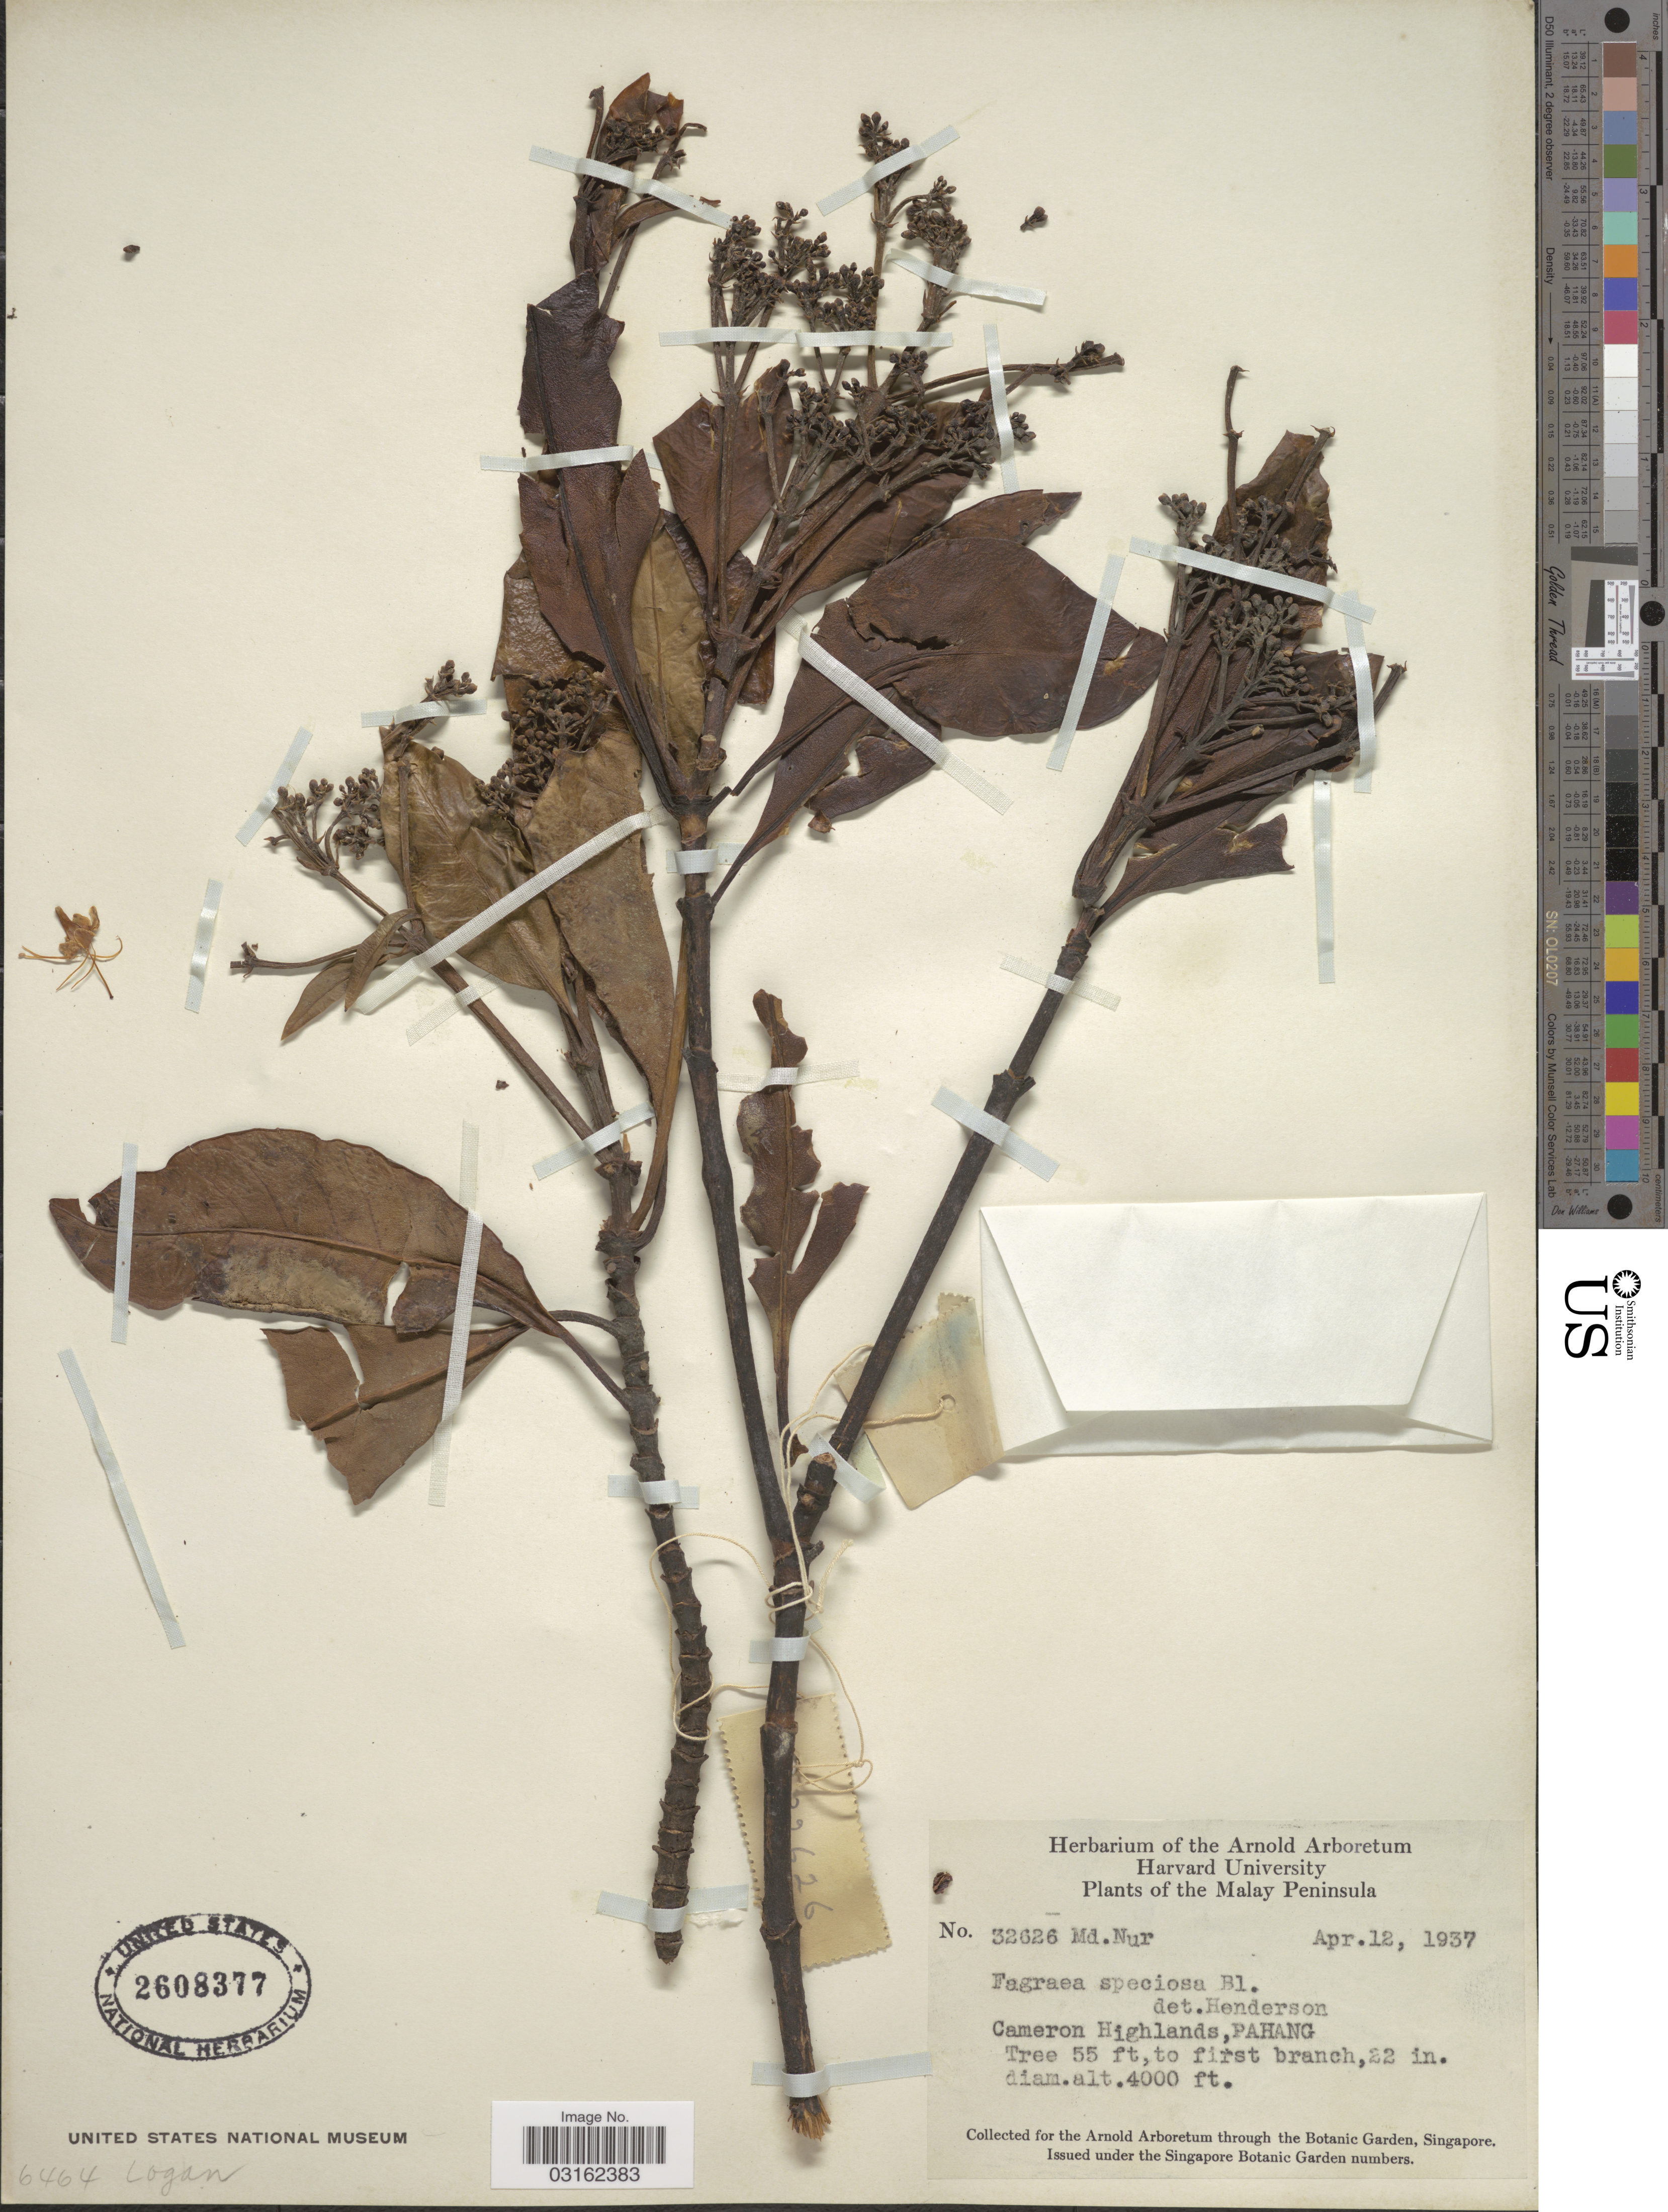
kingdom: Plantae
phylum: Tracheophyta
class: Magnoliopsida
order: Gentianales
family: Gentianaceae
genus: Fagraea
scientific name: Fagraea speciosa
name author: Blume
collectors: M. Nur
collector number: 32626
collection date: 1937-04-12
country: Malaysia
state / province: Pahang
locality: The Malay Peninsula, Cameron Highlands, Pahang.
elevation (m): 1219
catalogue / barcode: US 2608377